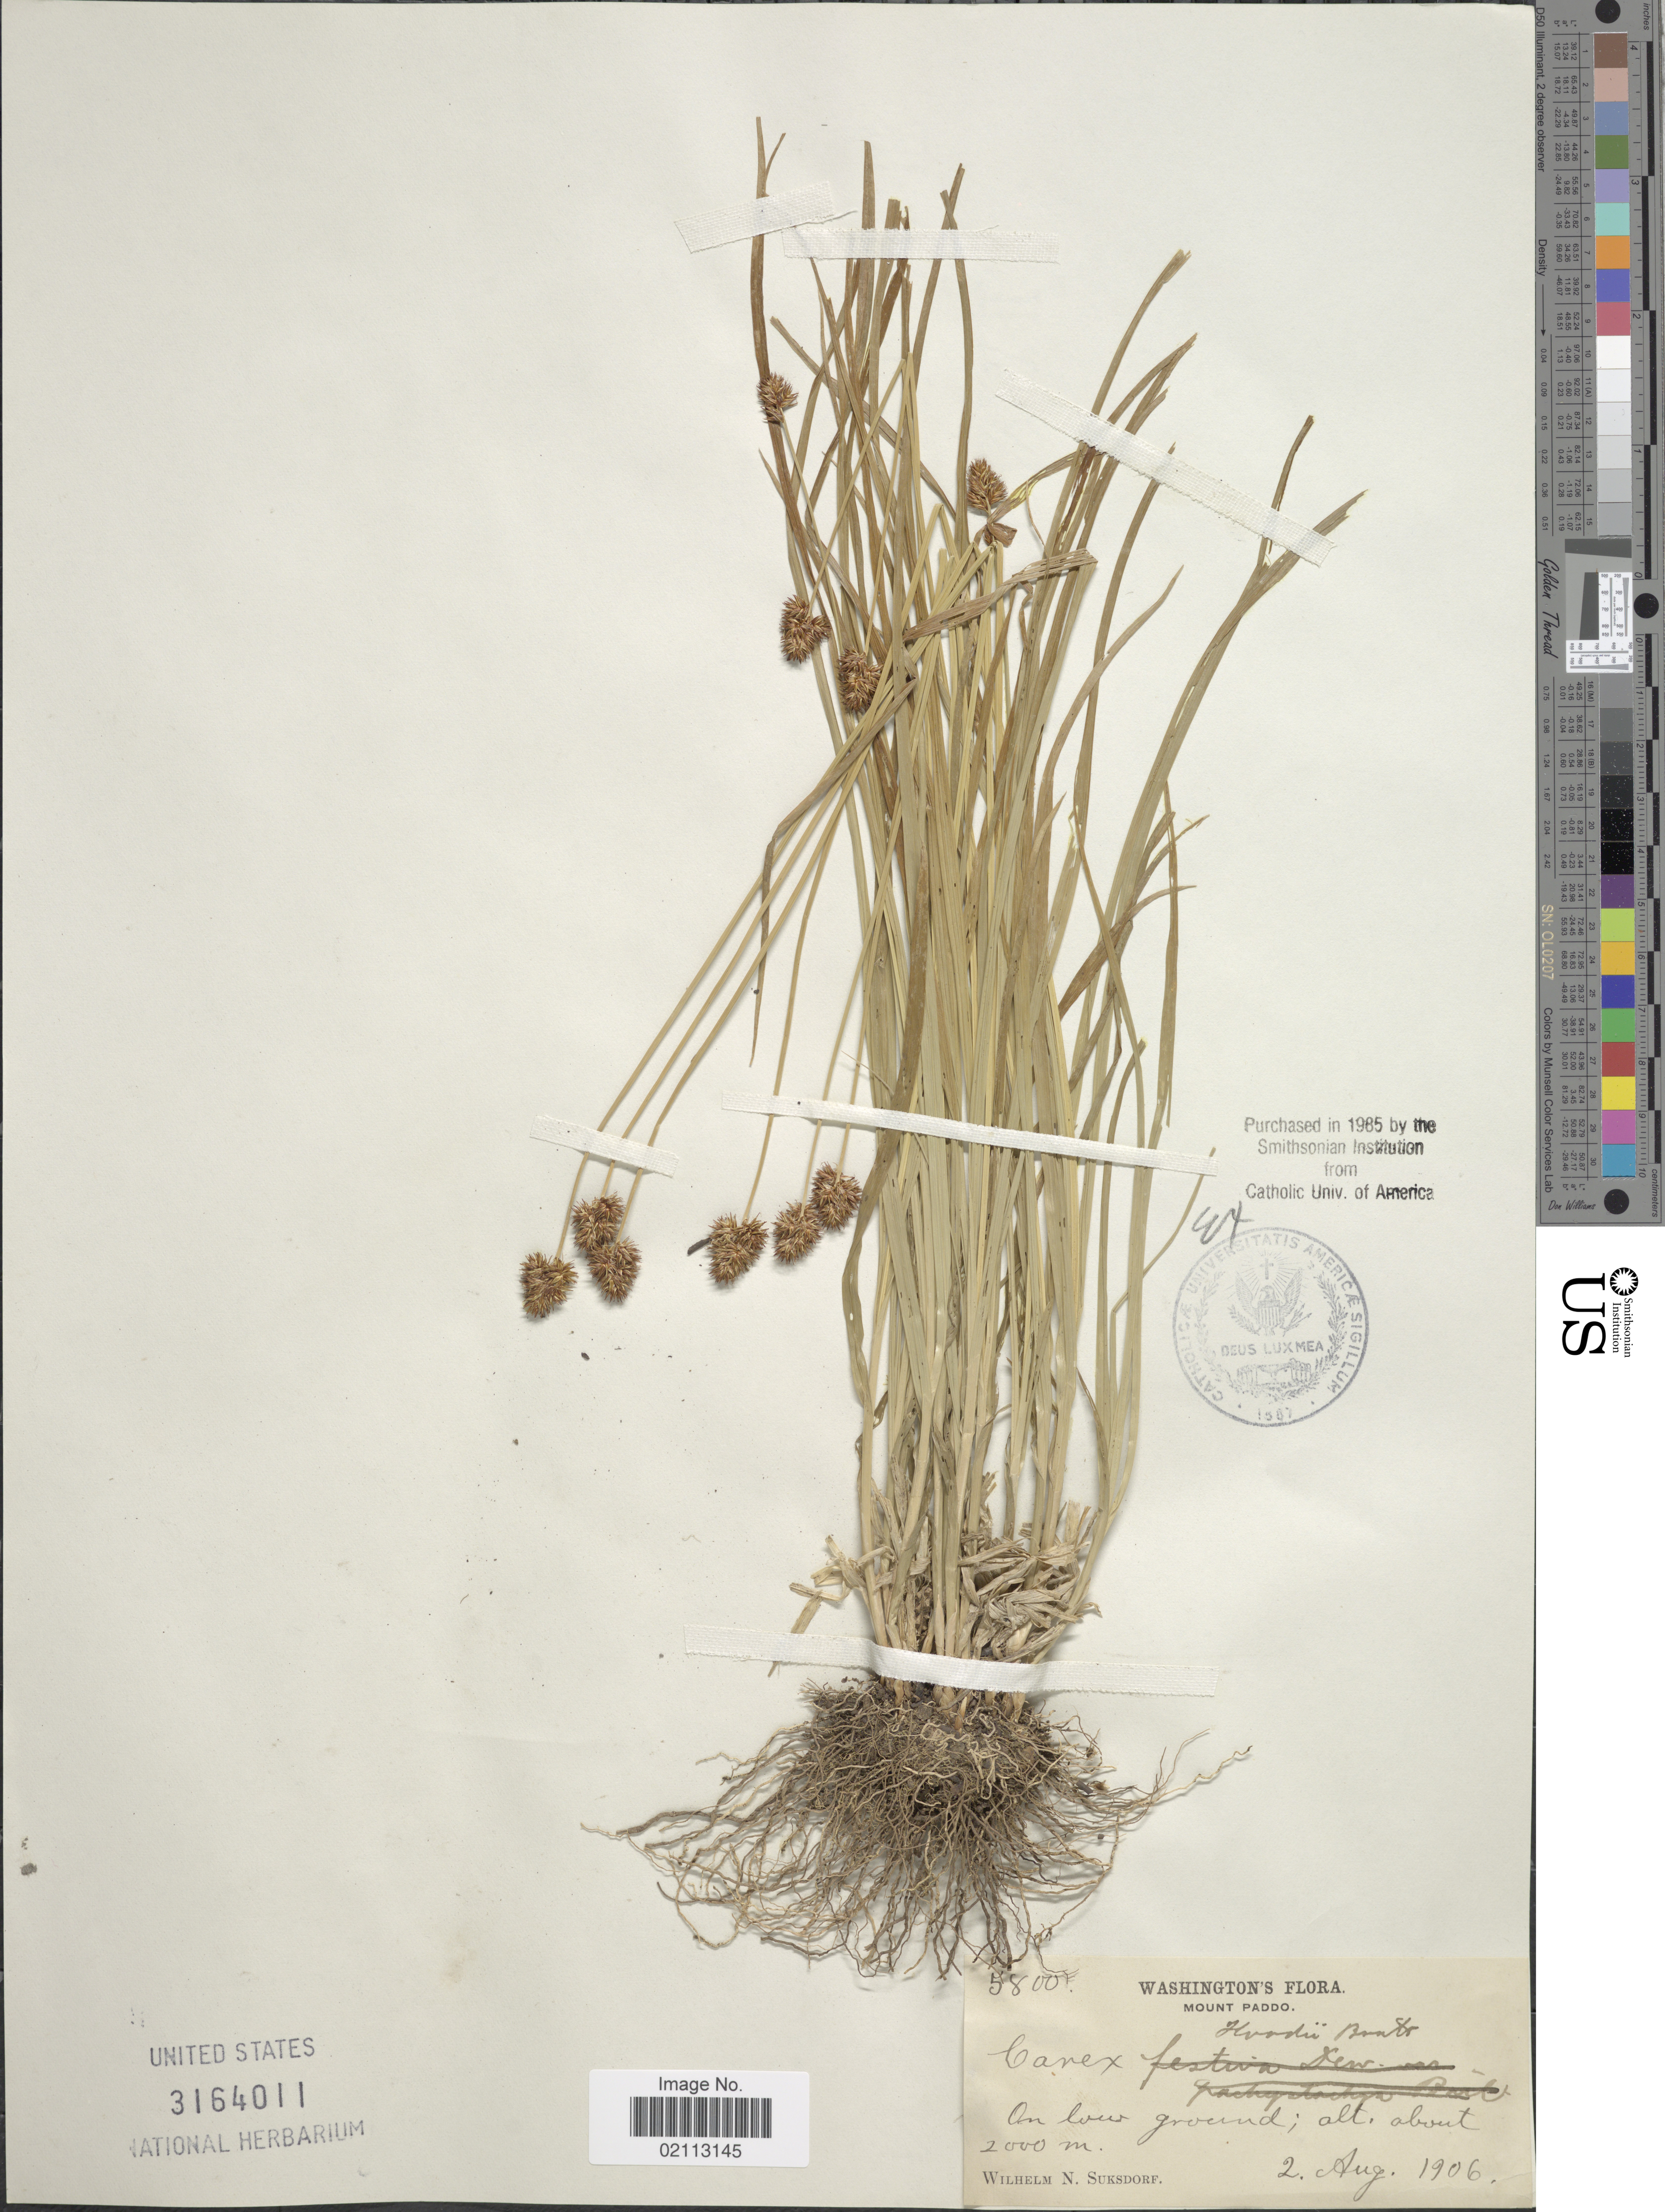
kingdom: Plantae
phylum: Tracheophyta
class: Liliopsida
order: Poales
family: Cyperaceae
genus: Carex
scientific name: Carex hoodii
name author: Boott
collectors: W. N. Suksdorf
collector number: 5800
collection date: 1906-08-02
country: United States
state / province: Washington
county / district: Skamania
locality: Mount Paddo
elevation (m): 2000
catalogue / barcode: US 3164011